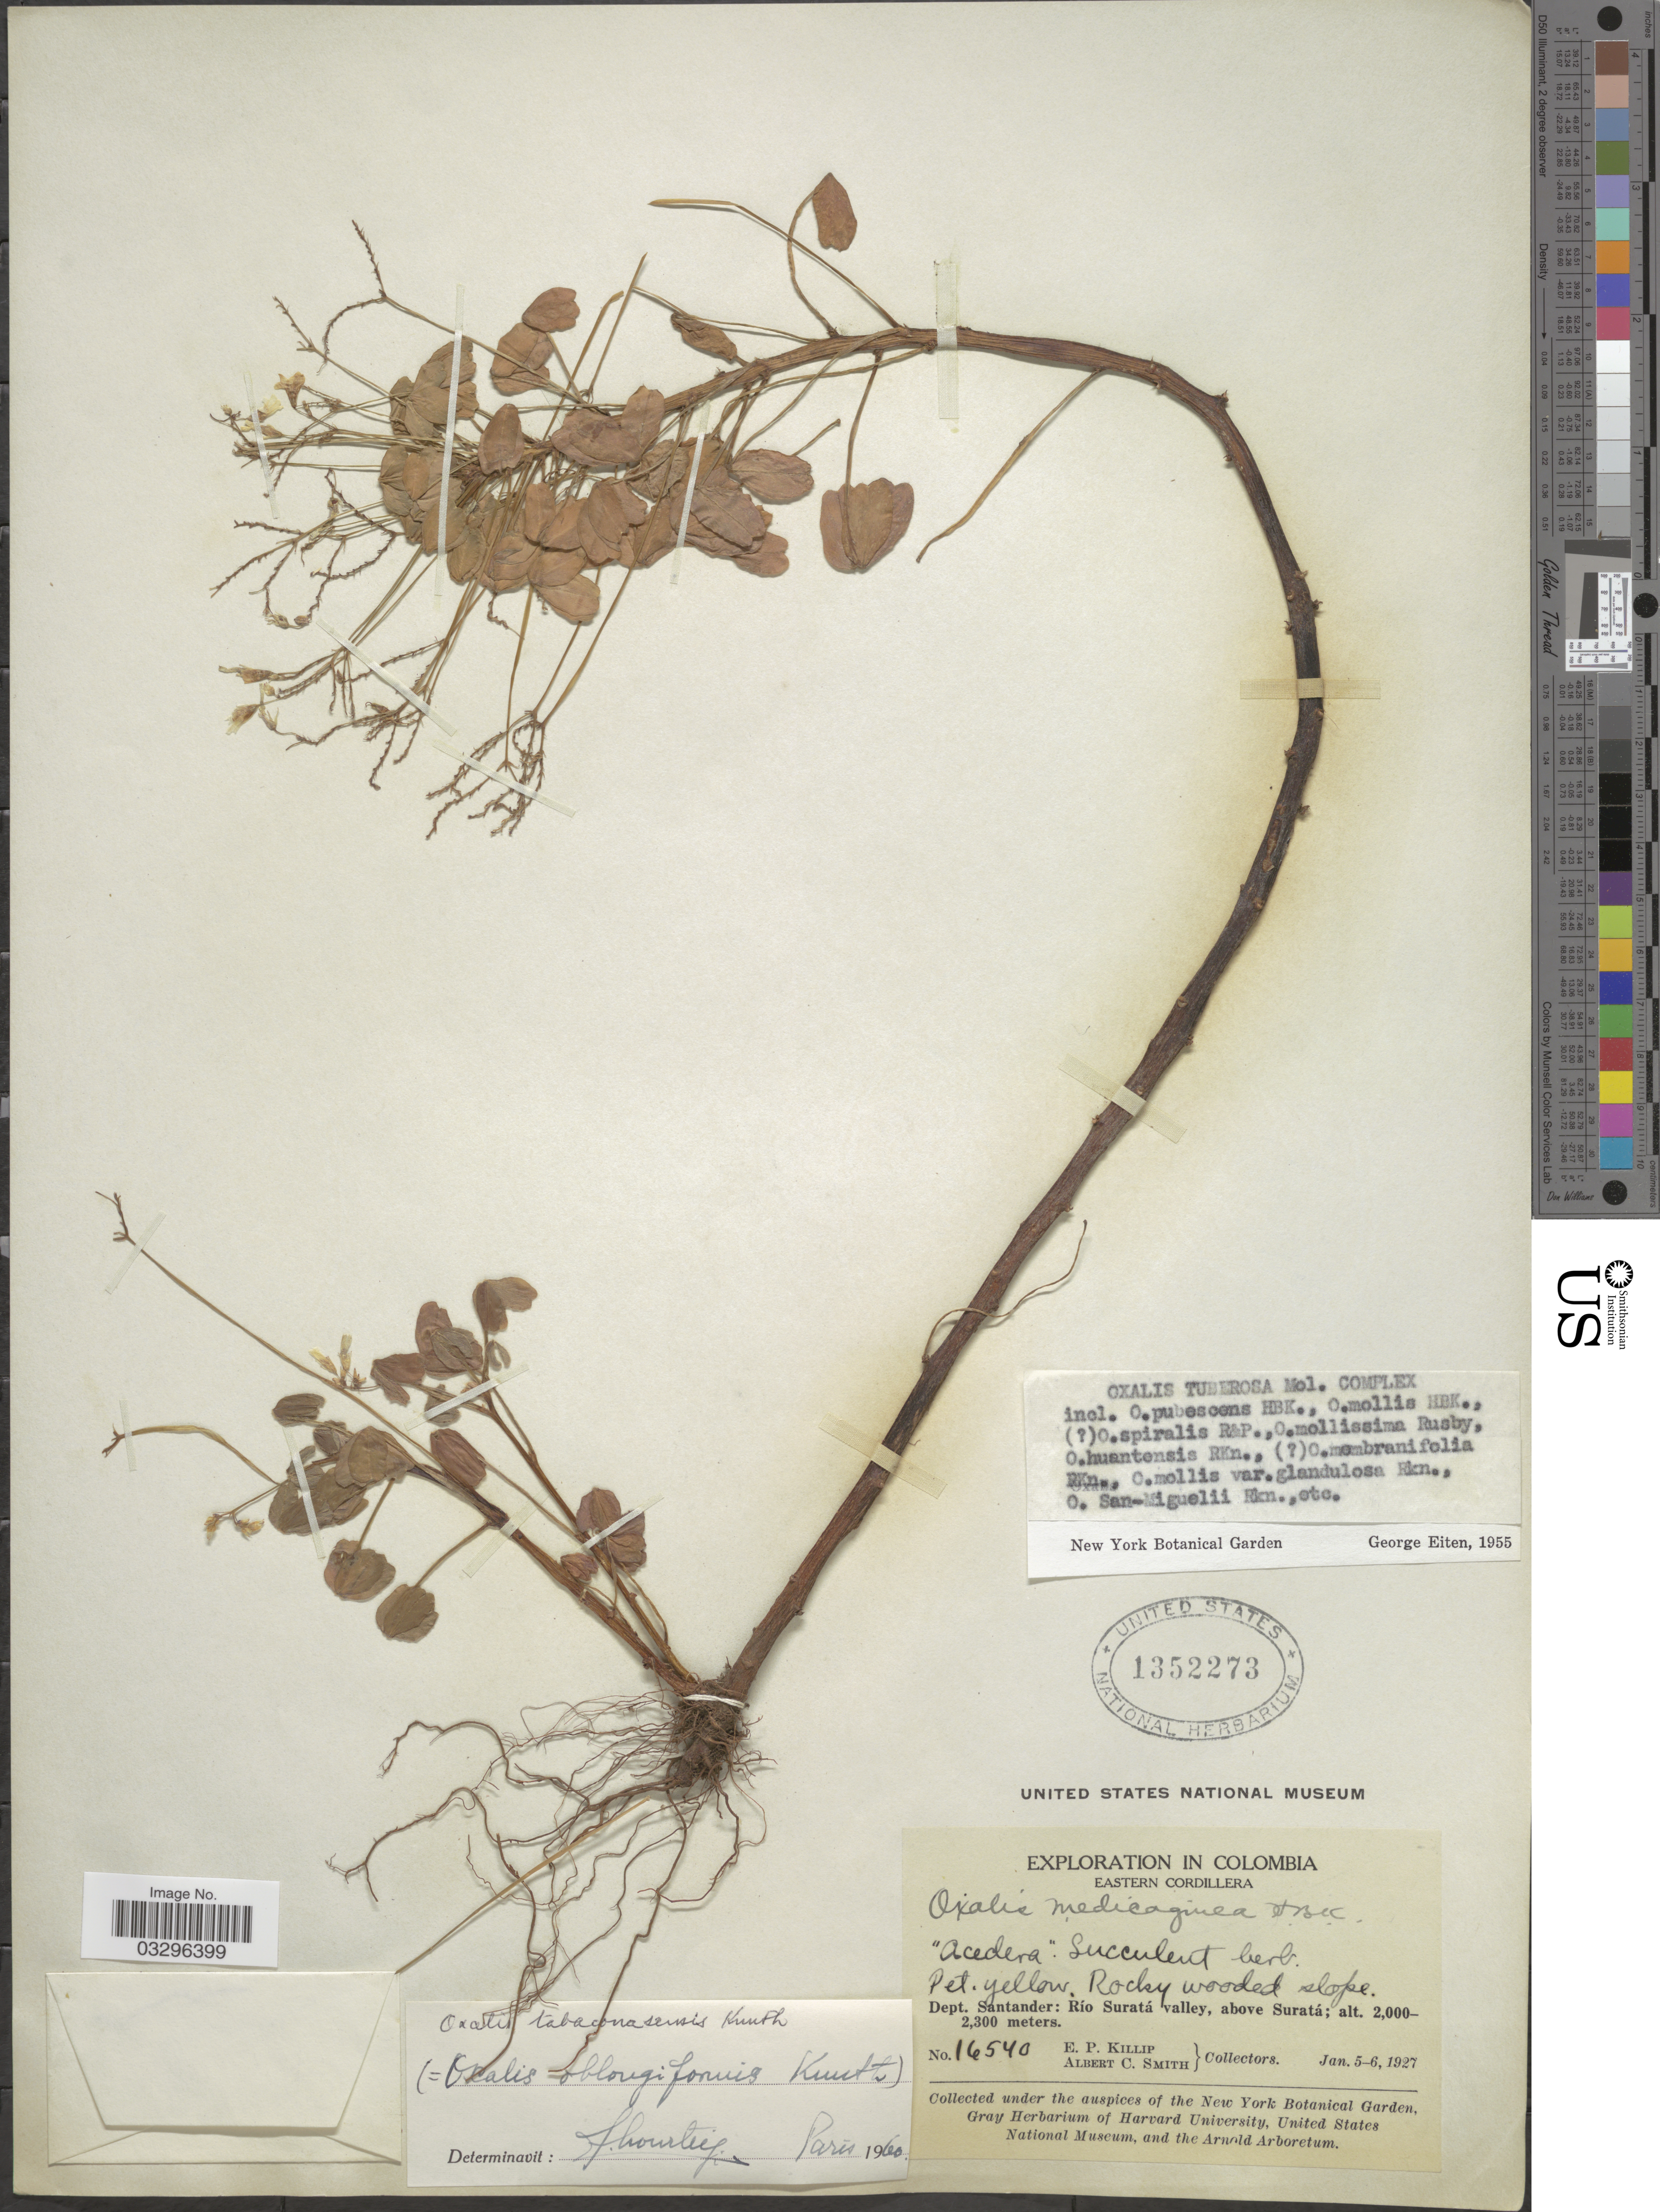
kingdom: Plantae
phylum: Tracheophyta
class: Magnoliopsida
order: Oxalidales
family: Oxalidaceae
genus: Oxalis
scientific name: Oxalis tabaconasensis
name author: R. Knuth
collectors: E. P. Killip & A. C. Smith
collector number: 16540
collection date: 1927-01-05/1927-01-06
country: Colombia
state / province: Santander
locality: Eastern Cordillera. Dept. Santander: Río Suratá valley, above Suratá.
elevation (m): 2000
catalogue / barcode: US 1352273